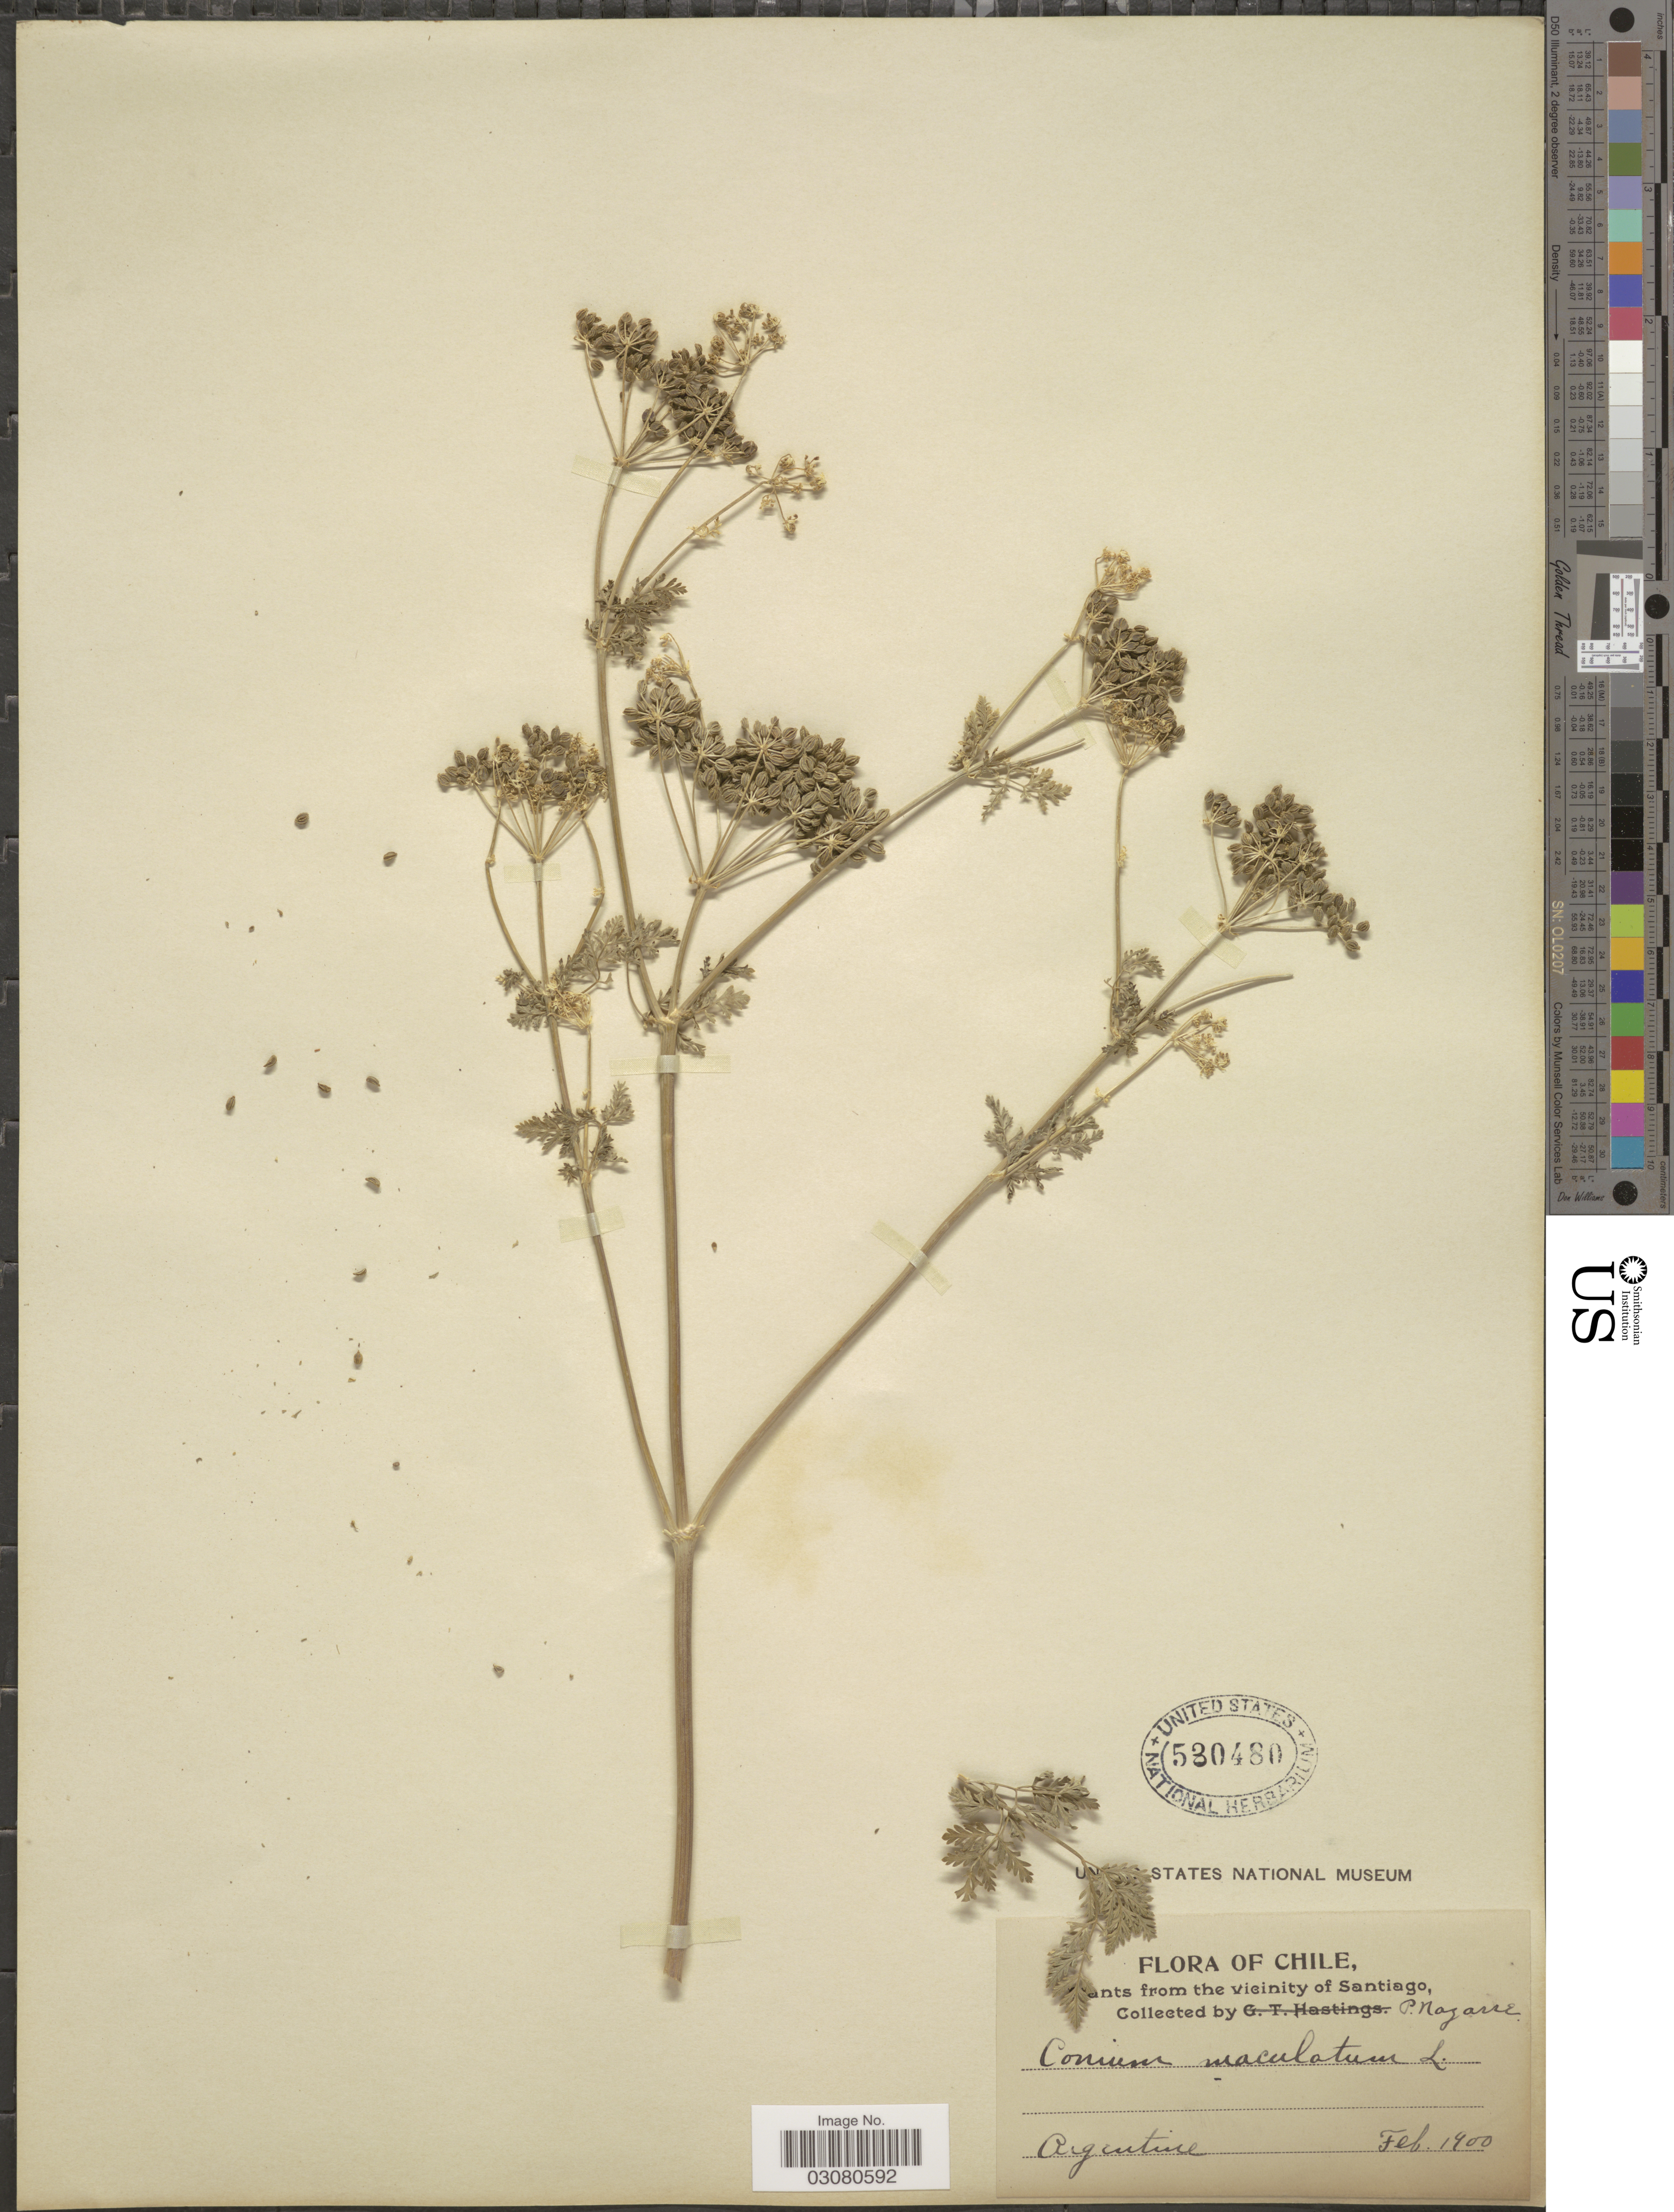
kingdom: Plantae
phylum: Tracheophyta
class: Magnoliopsida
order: Apiales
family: Apiaceae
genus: Conium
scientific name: Conium maculatum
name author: L.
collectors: P. Nazarre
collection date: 1900-02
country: Argentina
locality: Argentine.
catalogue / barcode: US 530480